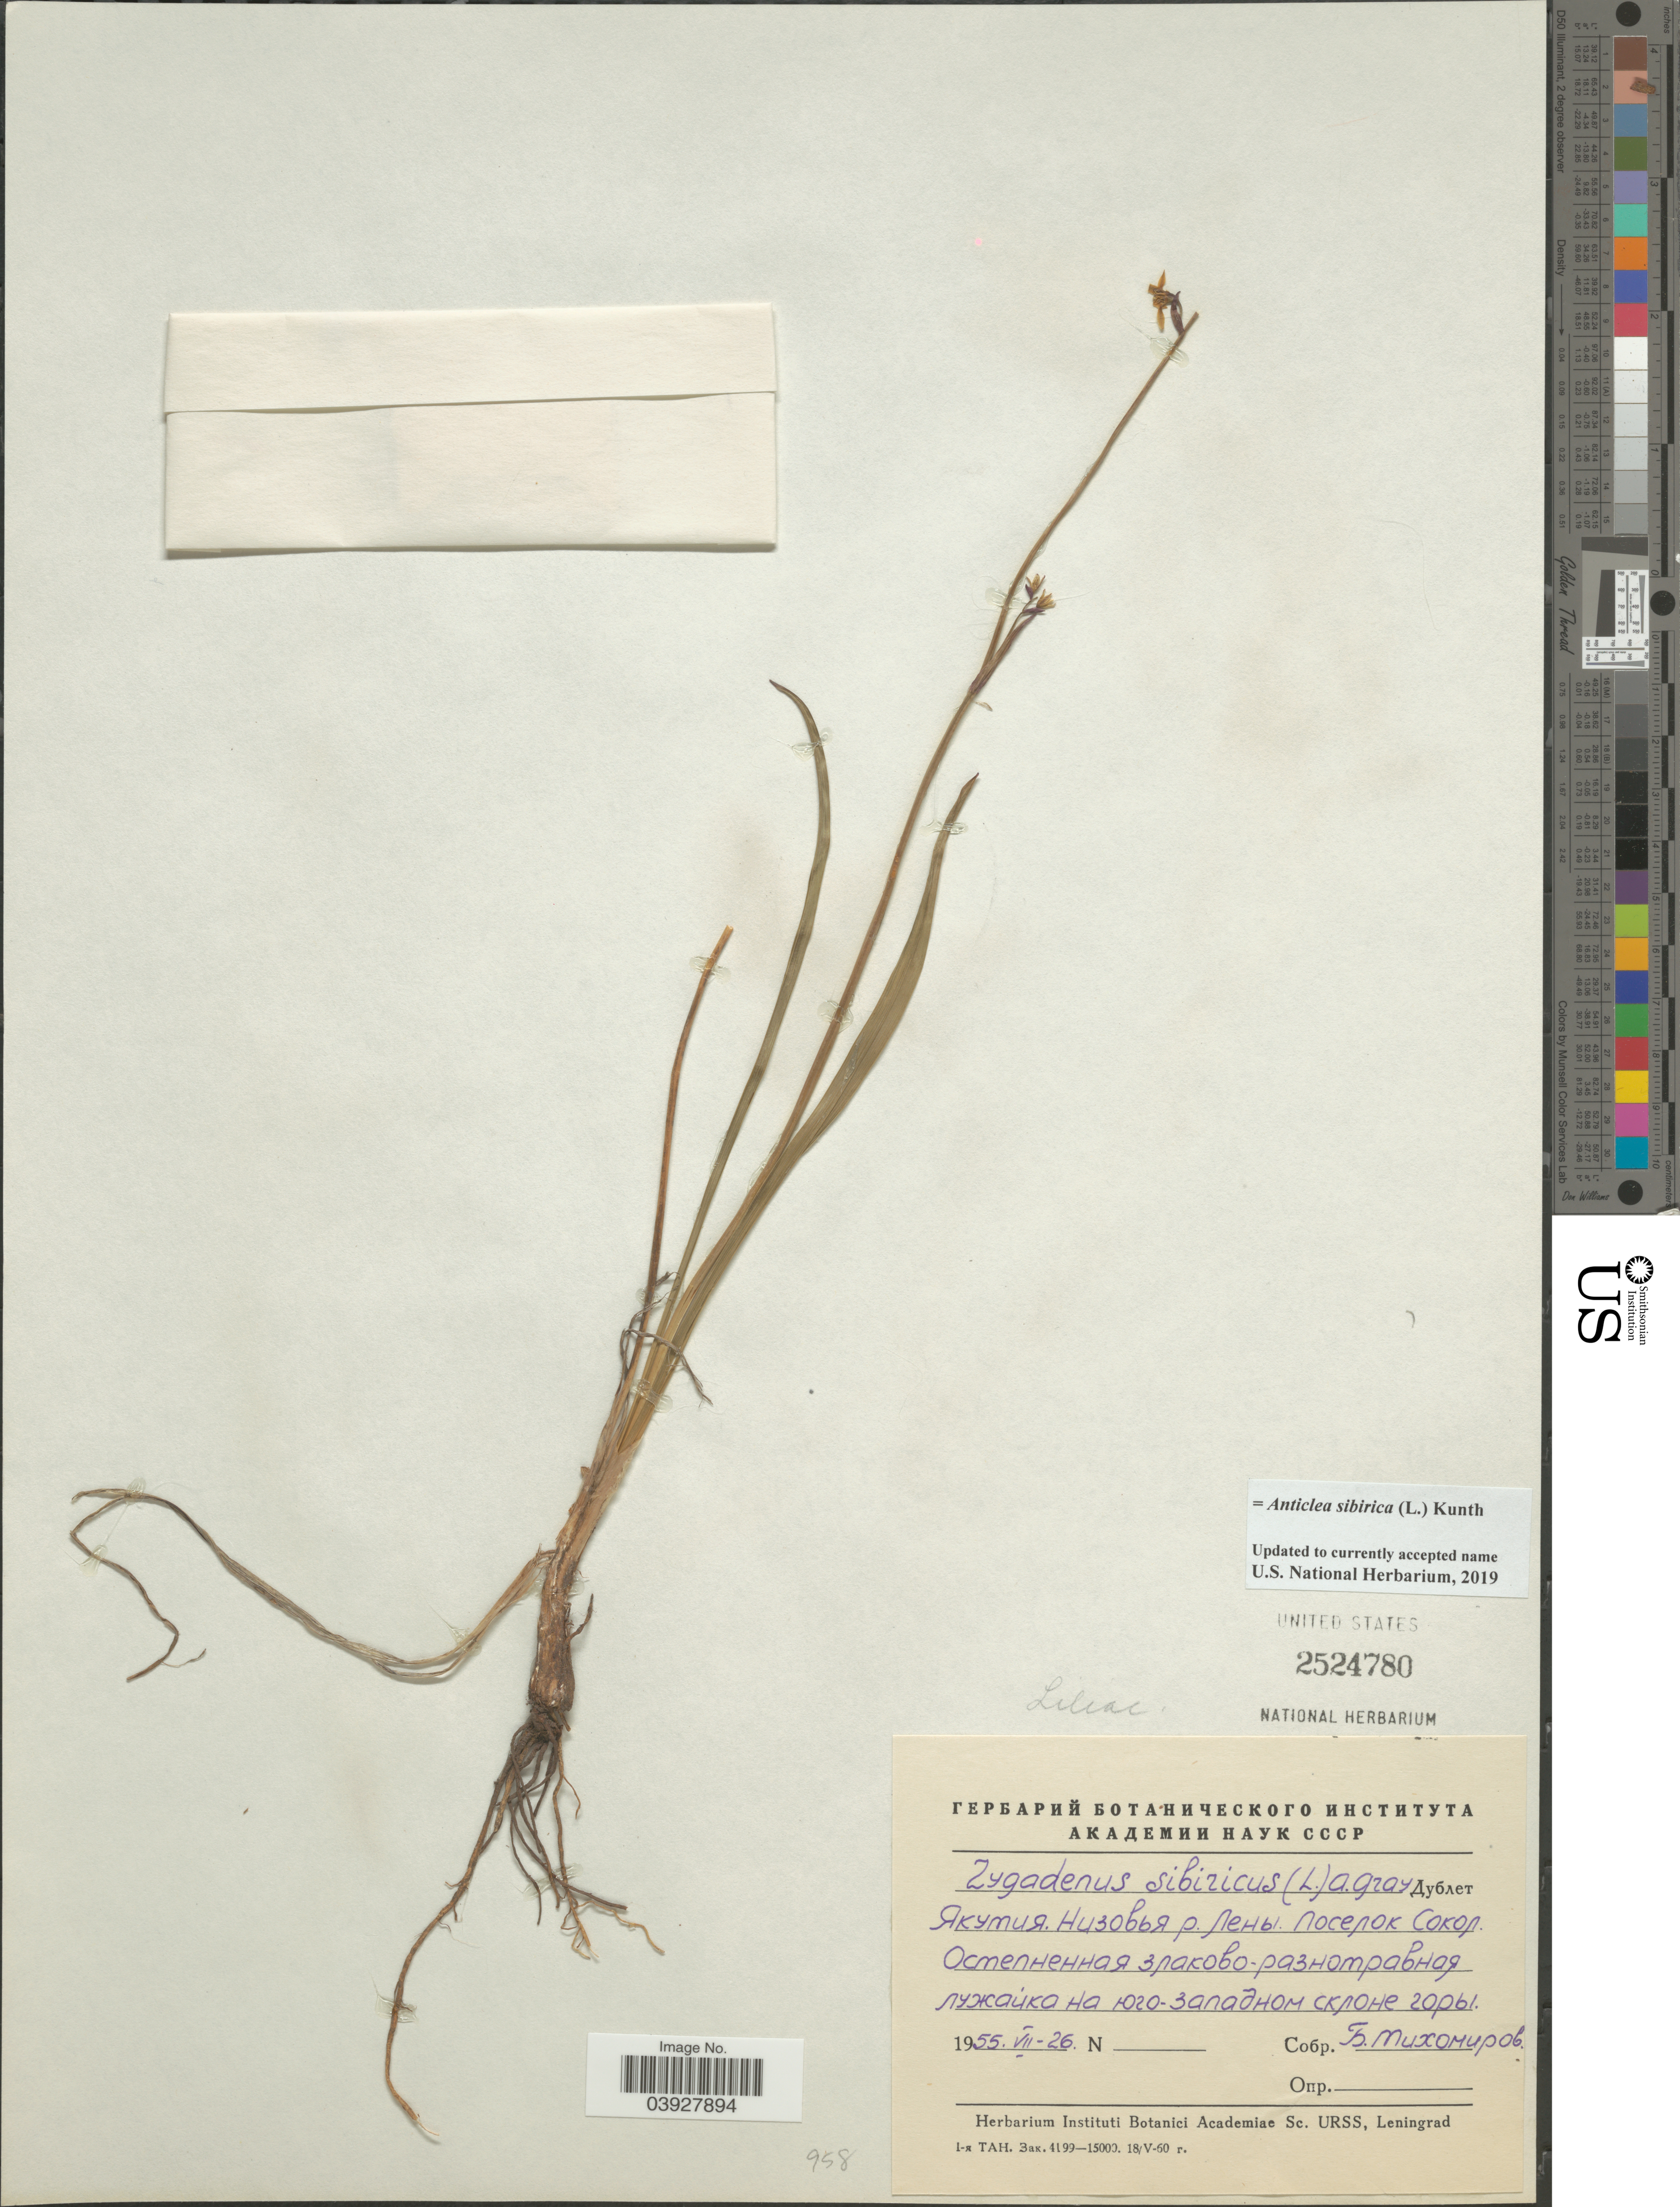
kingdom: Plantae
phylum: Tracheophyta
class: Liliopsida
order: Liliales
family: Melanthiaceae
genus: Anticlea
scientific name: Anticlea sibirica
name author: (L.) Kunth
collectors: B. Tikhomirov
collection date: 1955-07-26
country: Russian Federation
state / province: Sakha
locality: River Lena, village Sokol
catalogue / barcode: US 2524780